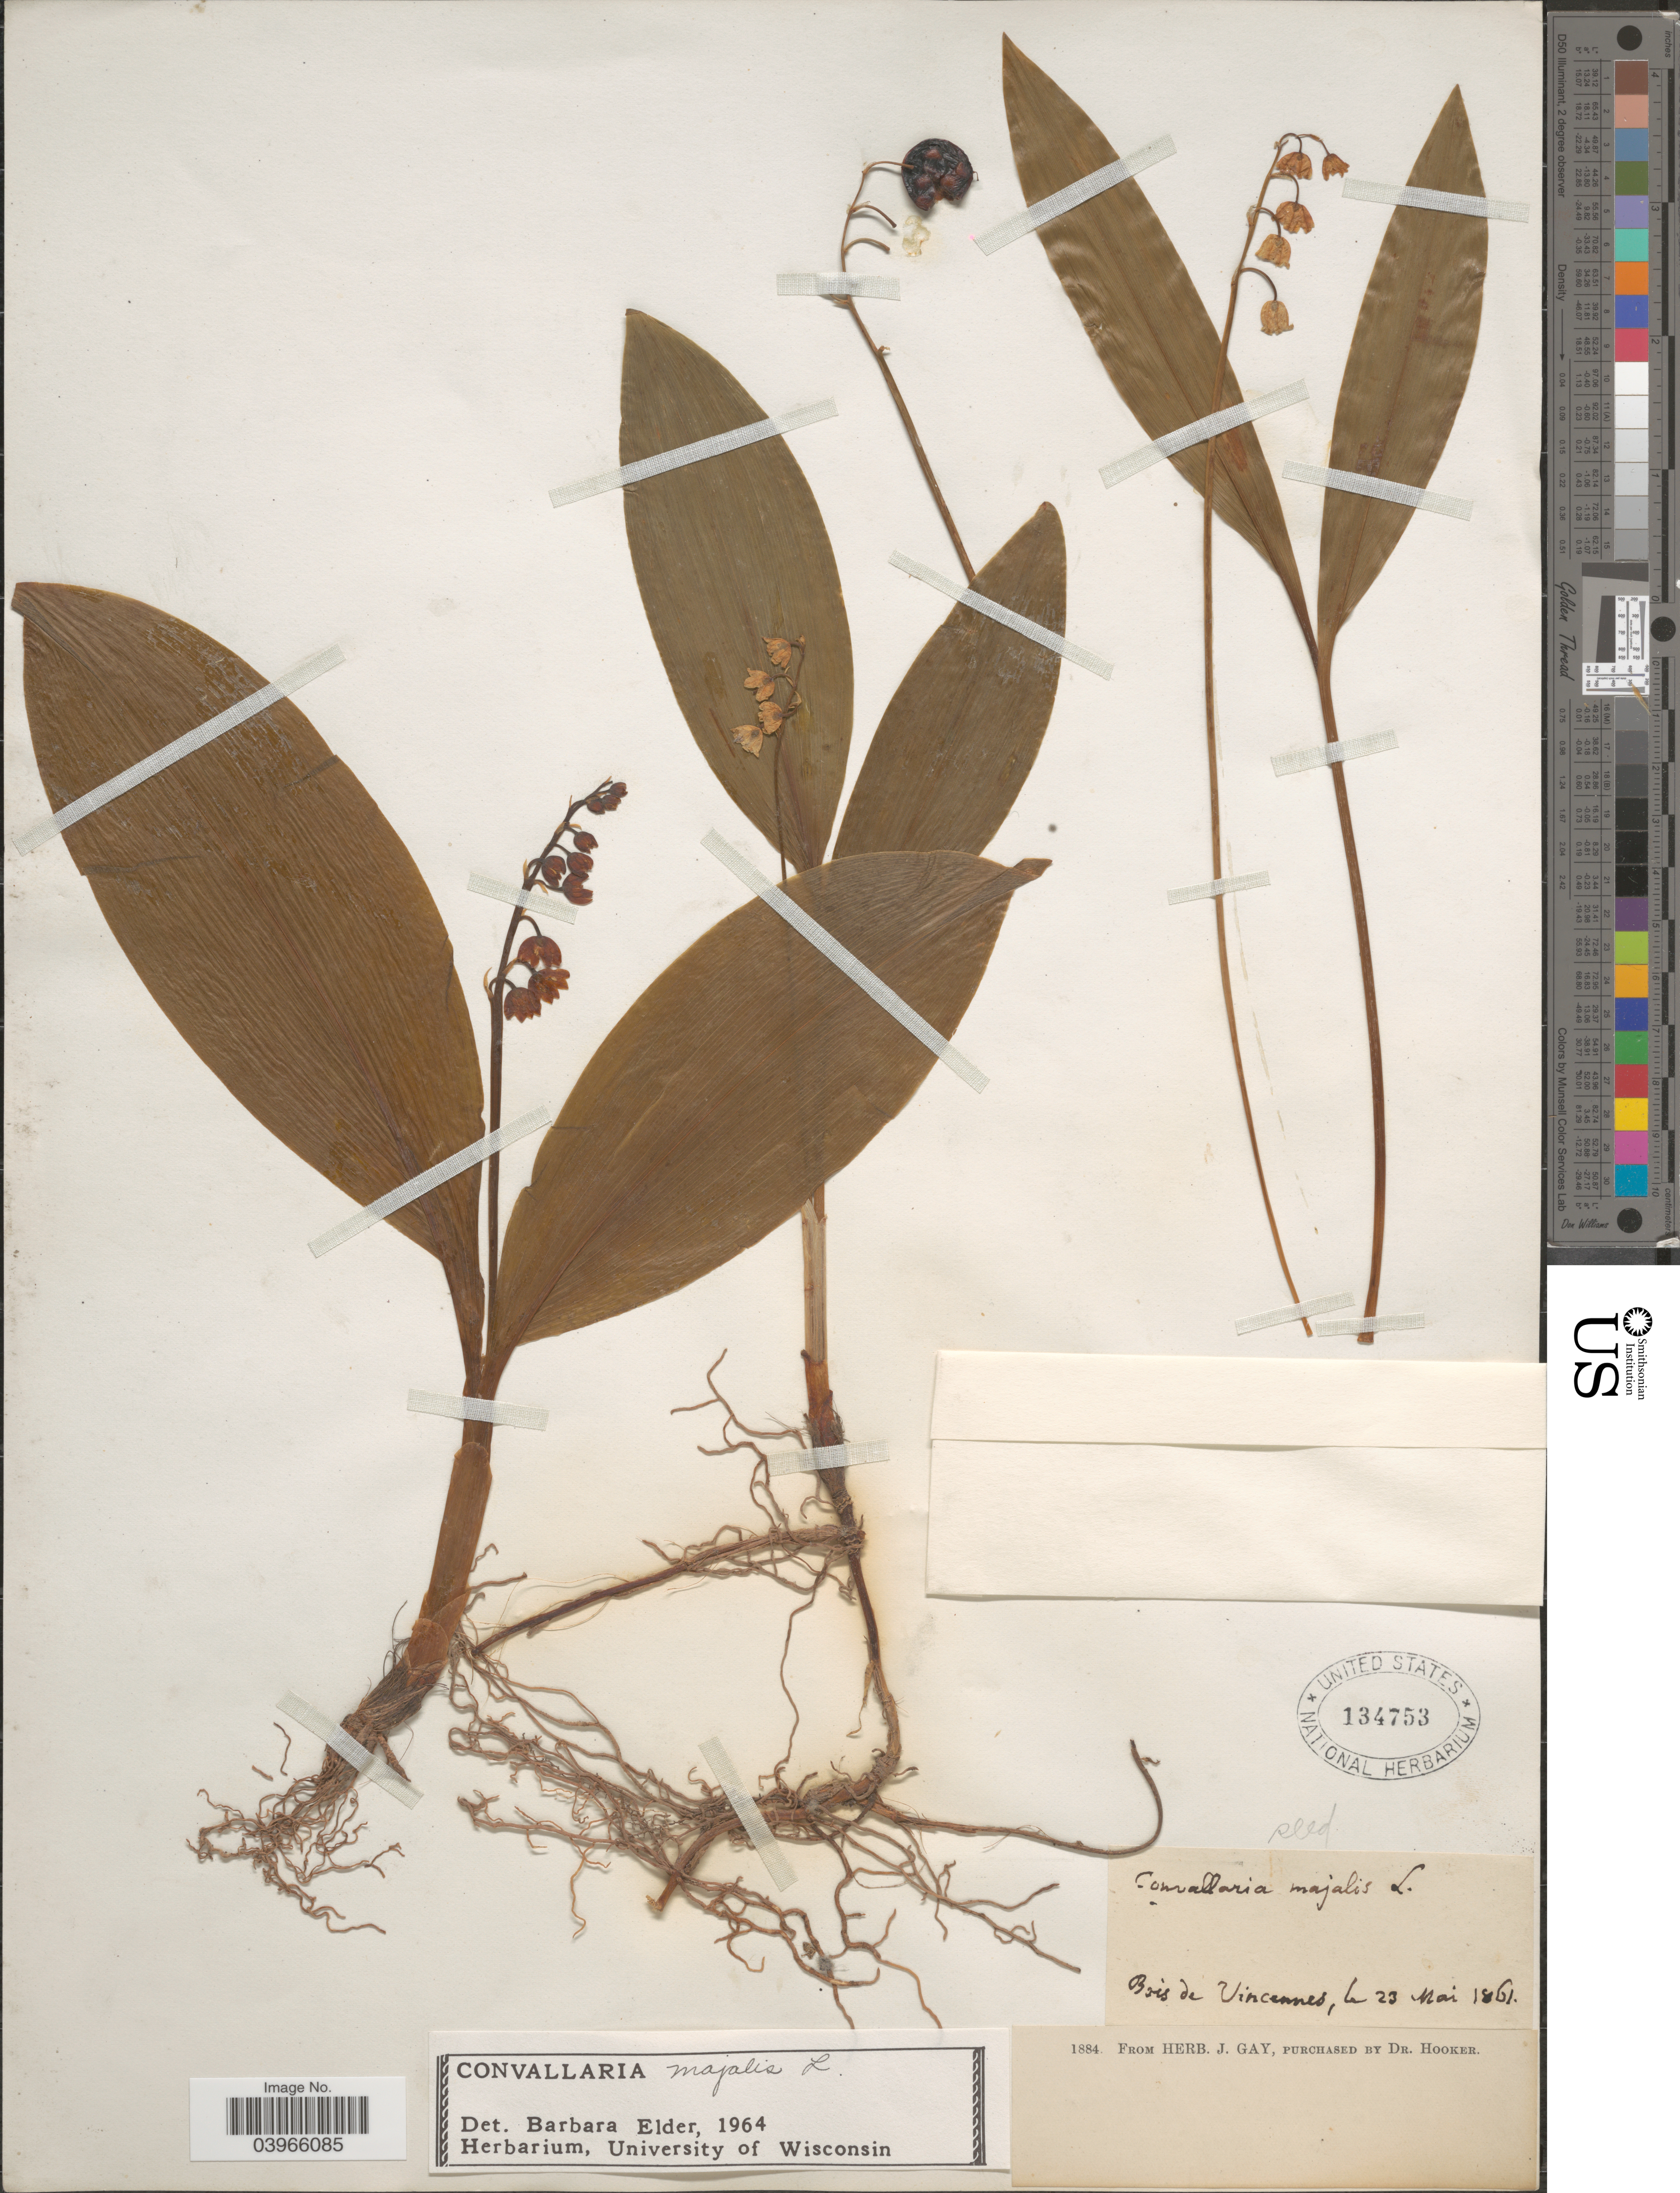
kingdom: Plantae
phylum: Tracheophyta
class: Liliopsida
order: Asparagales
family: Asparagaceae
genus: Convallaria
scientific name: Convallaria majalis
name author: L.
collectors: ex herb. J. Gay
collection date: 1861-05-23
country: France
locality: Bois de Vincennes.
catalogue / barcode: US 134753